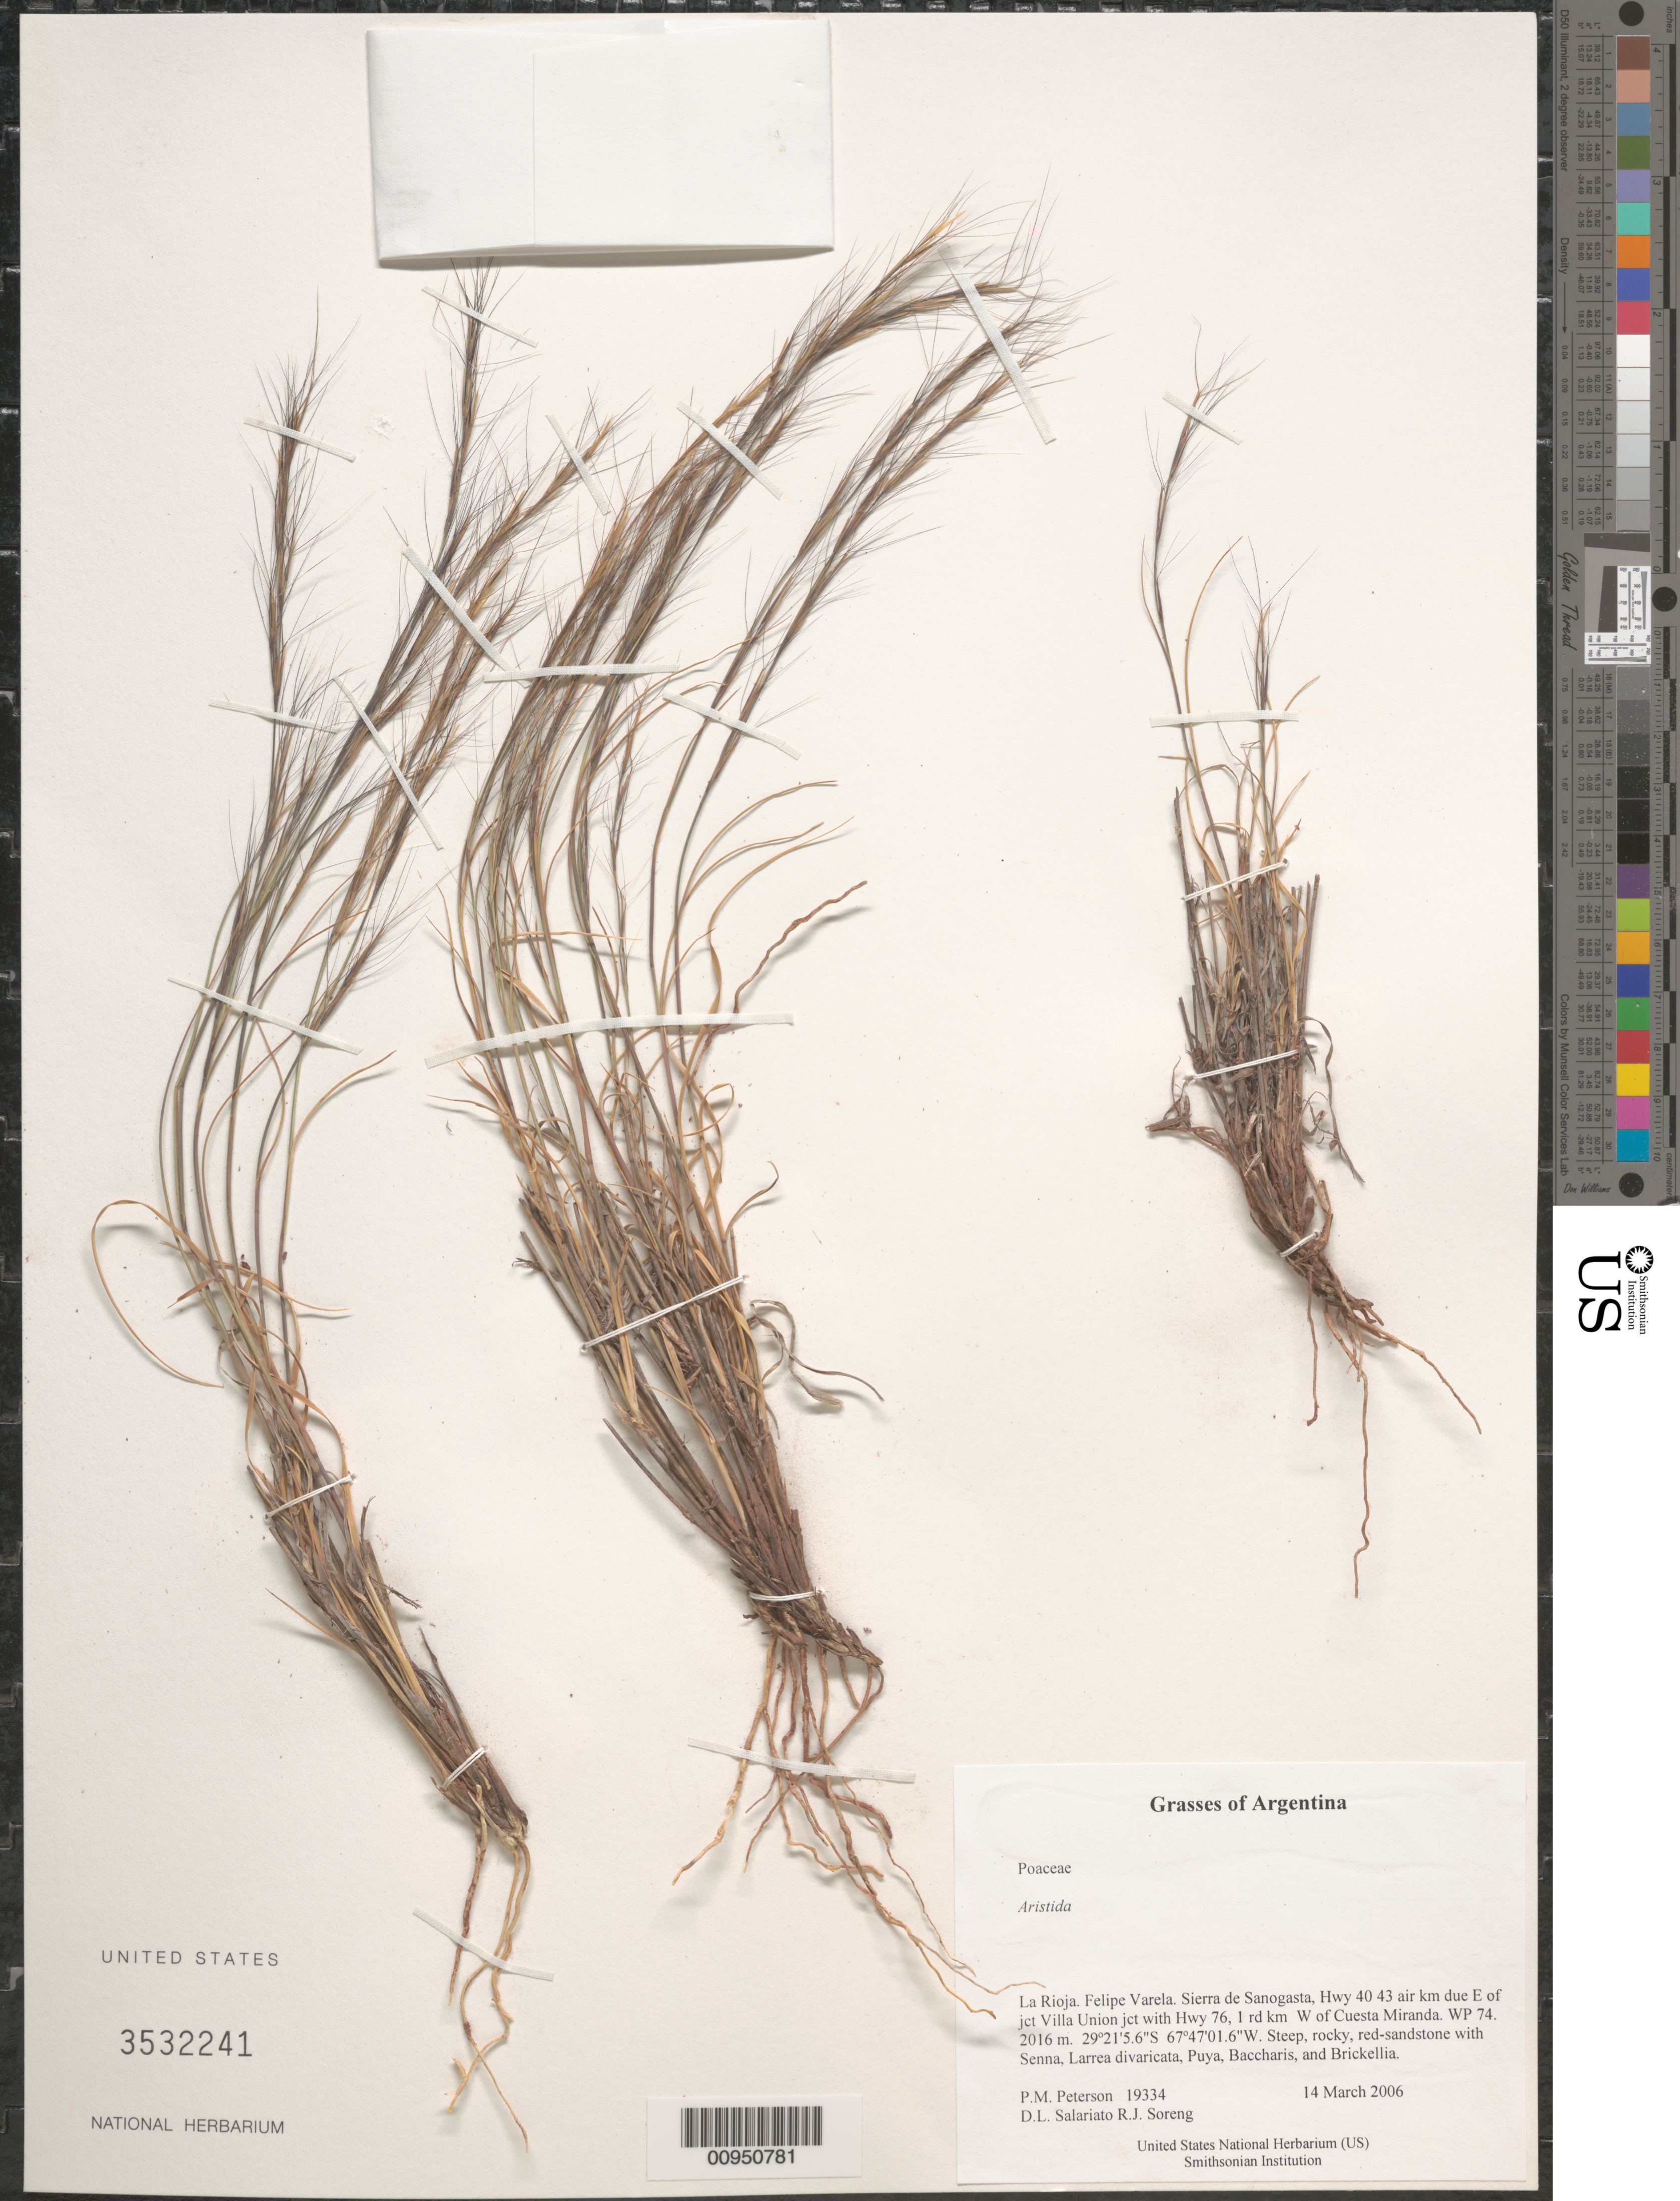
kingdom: Plantae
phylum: Tracheophyta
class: Liliopsida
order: Poales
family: Poaceae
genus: Aristida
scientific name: Aristida sp.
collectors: P. M. Peterson, R. J. Soreng, D. Salariato & A. Panizza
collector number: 19334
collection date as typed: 14 Mar 2006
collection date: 2006-03-14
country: Argentina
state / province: La Rioja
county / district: Felipe Varela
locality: Sierra de Sanogasta, Hwy 40 43 air km due E of jct Villa Union jct with Hwy 76, 1 rd km W of Cuesta Miranda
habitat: Steep, rocky, red-sandstone with Senna, Larrea divaricata, Puya, Baccharis, and Brickellia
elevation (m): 2016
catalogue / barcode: US 3532241